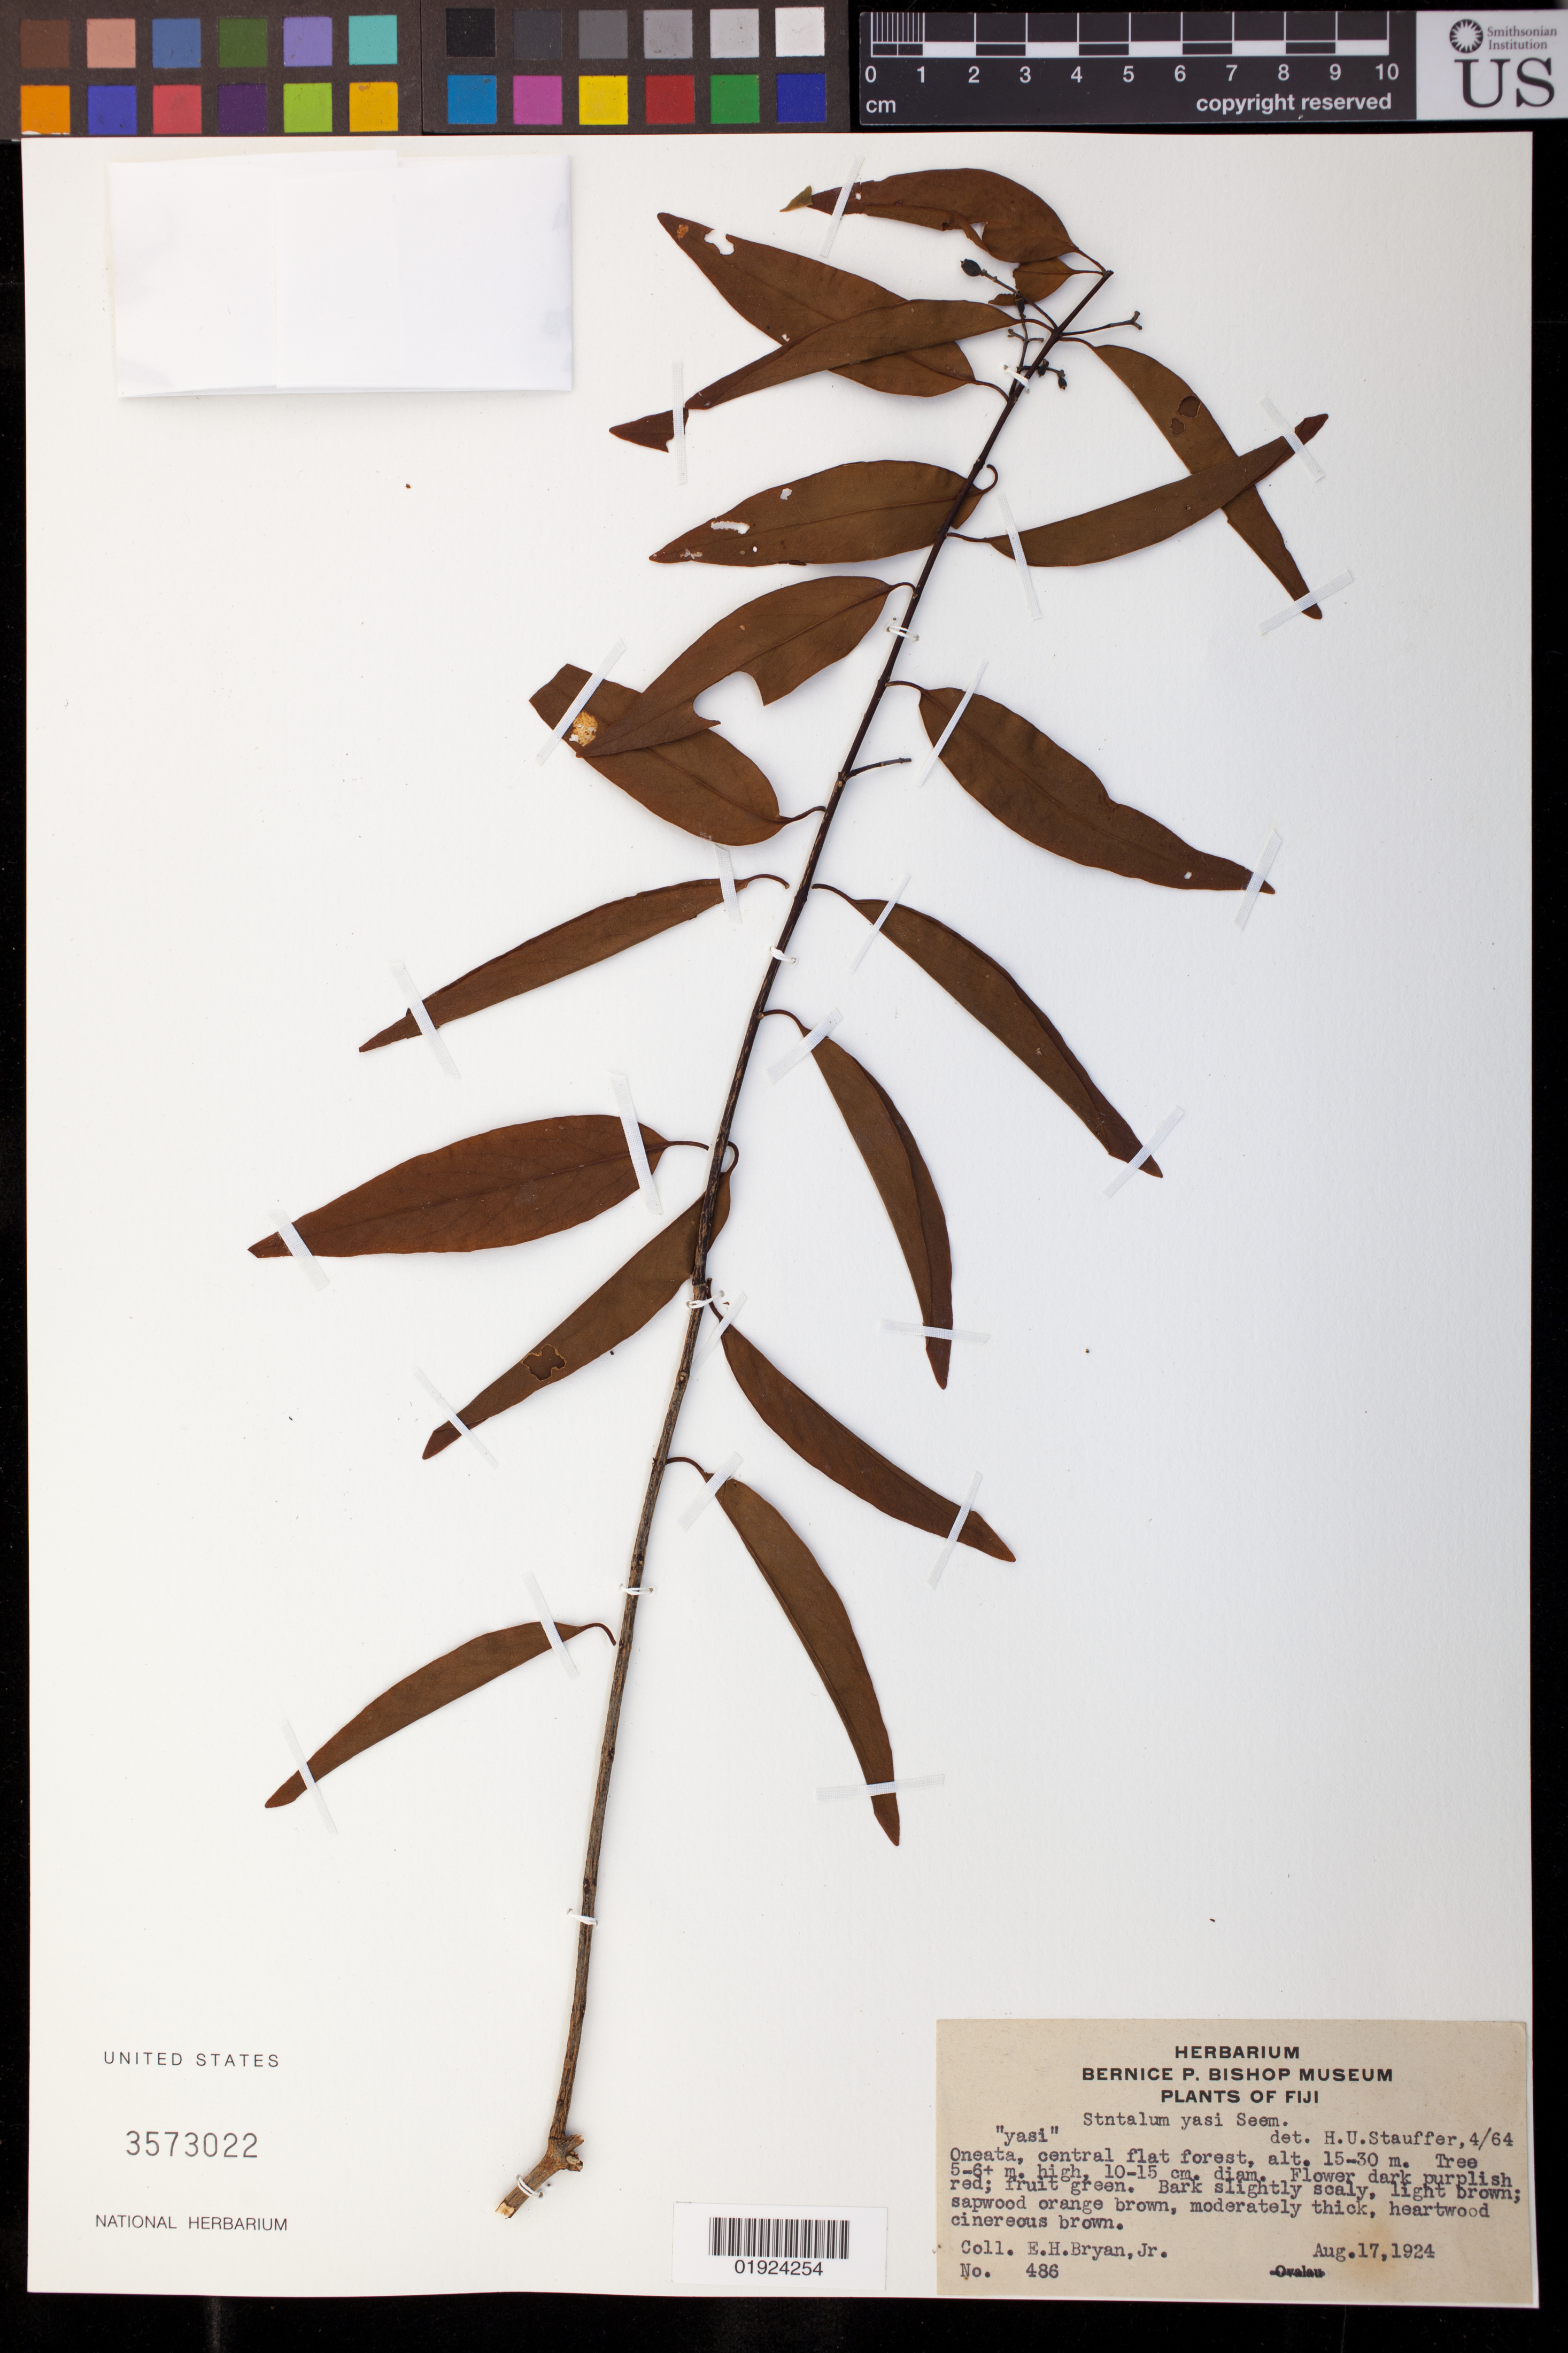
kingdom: Plantae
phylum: Tracheophyta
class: Magnoliopsida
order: Santalales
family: Santalaceae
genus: Santalum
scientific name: Santalum yasi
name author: Seem.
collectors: E. Bryan Jr.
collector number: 486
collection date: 1924-08-17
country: Fiji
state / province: Eastern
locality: Oneata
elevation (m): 15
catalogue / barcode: US 3573022